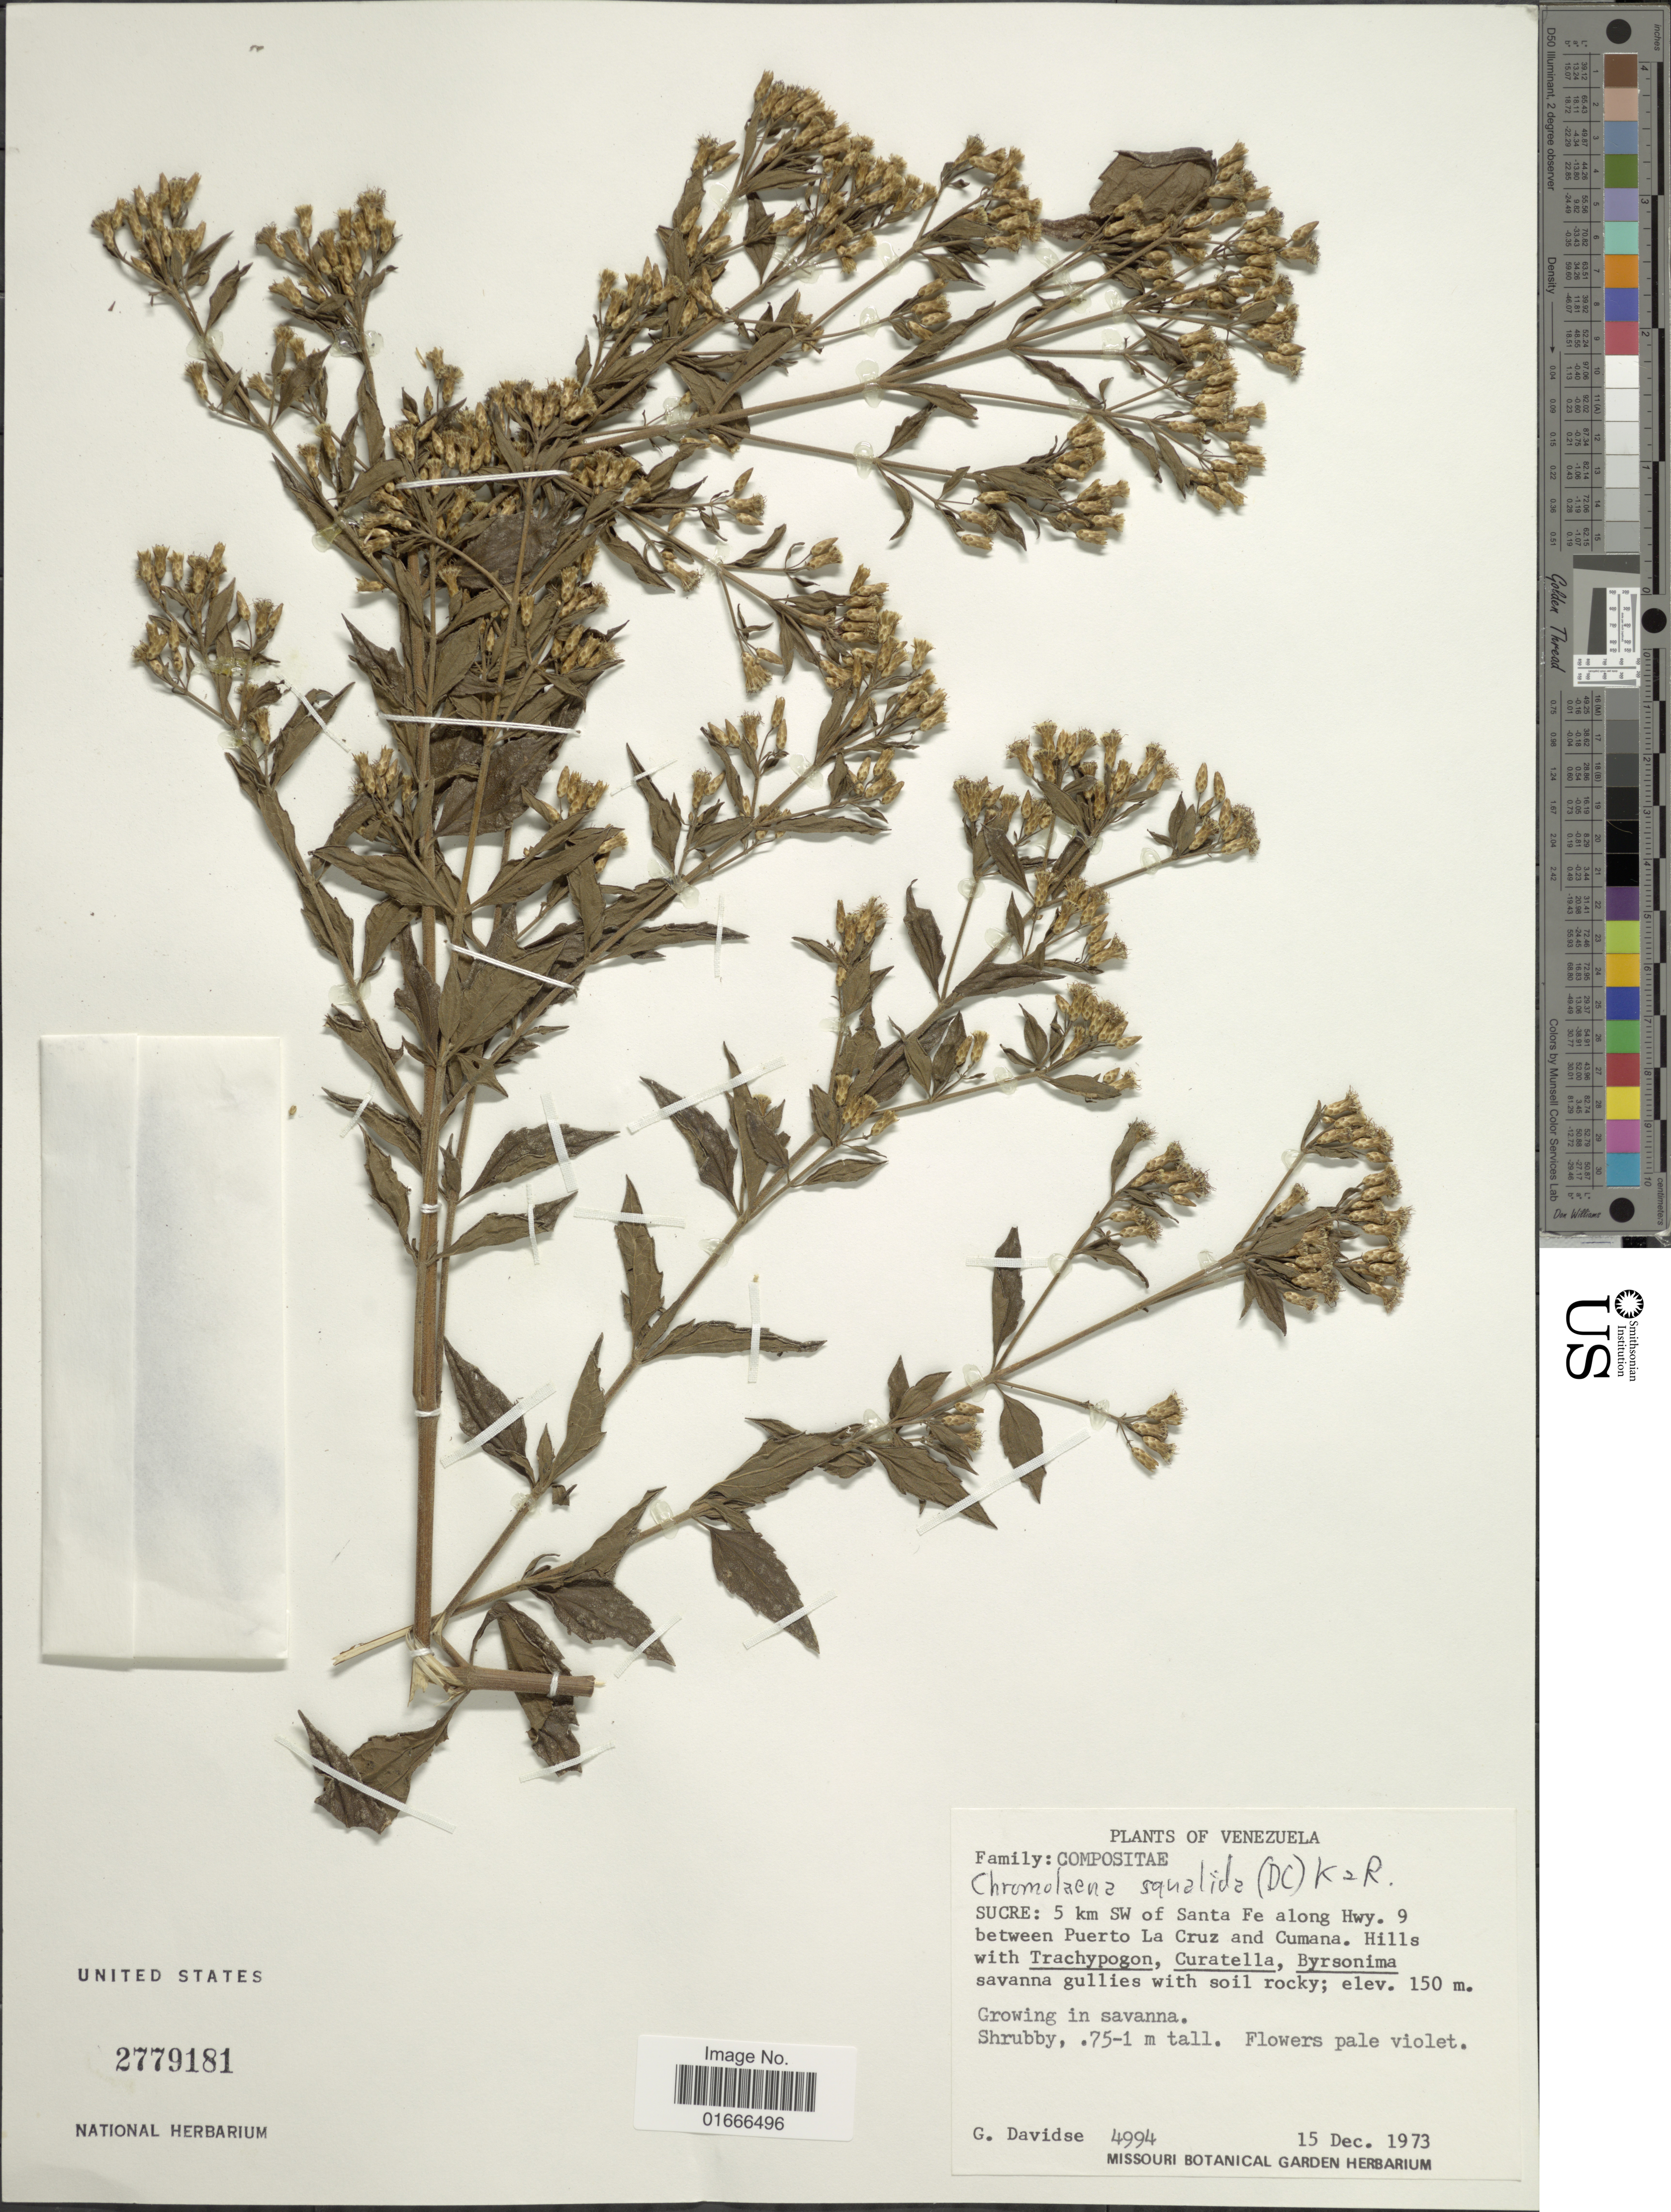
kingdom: Plantae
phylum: Tracheophyta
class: Magnoliopsida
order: Asterales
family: Asteraceae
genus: Chromolaena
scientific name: Chromolaena squalida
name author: (DC.) R.M. King & H. Rob.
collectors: G. Davidse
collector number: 4994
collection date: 1973-12-15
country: Venezuela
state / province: Sucre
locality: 5 km SW of Santa Fe along Hwy 9 between Puerto La Cruz and Cumana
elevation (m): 150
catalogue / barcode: US 2779181